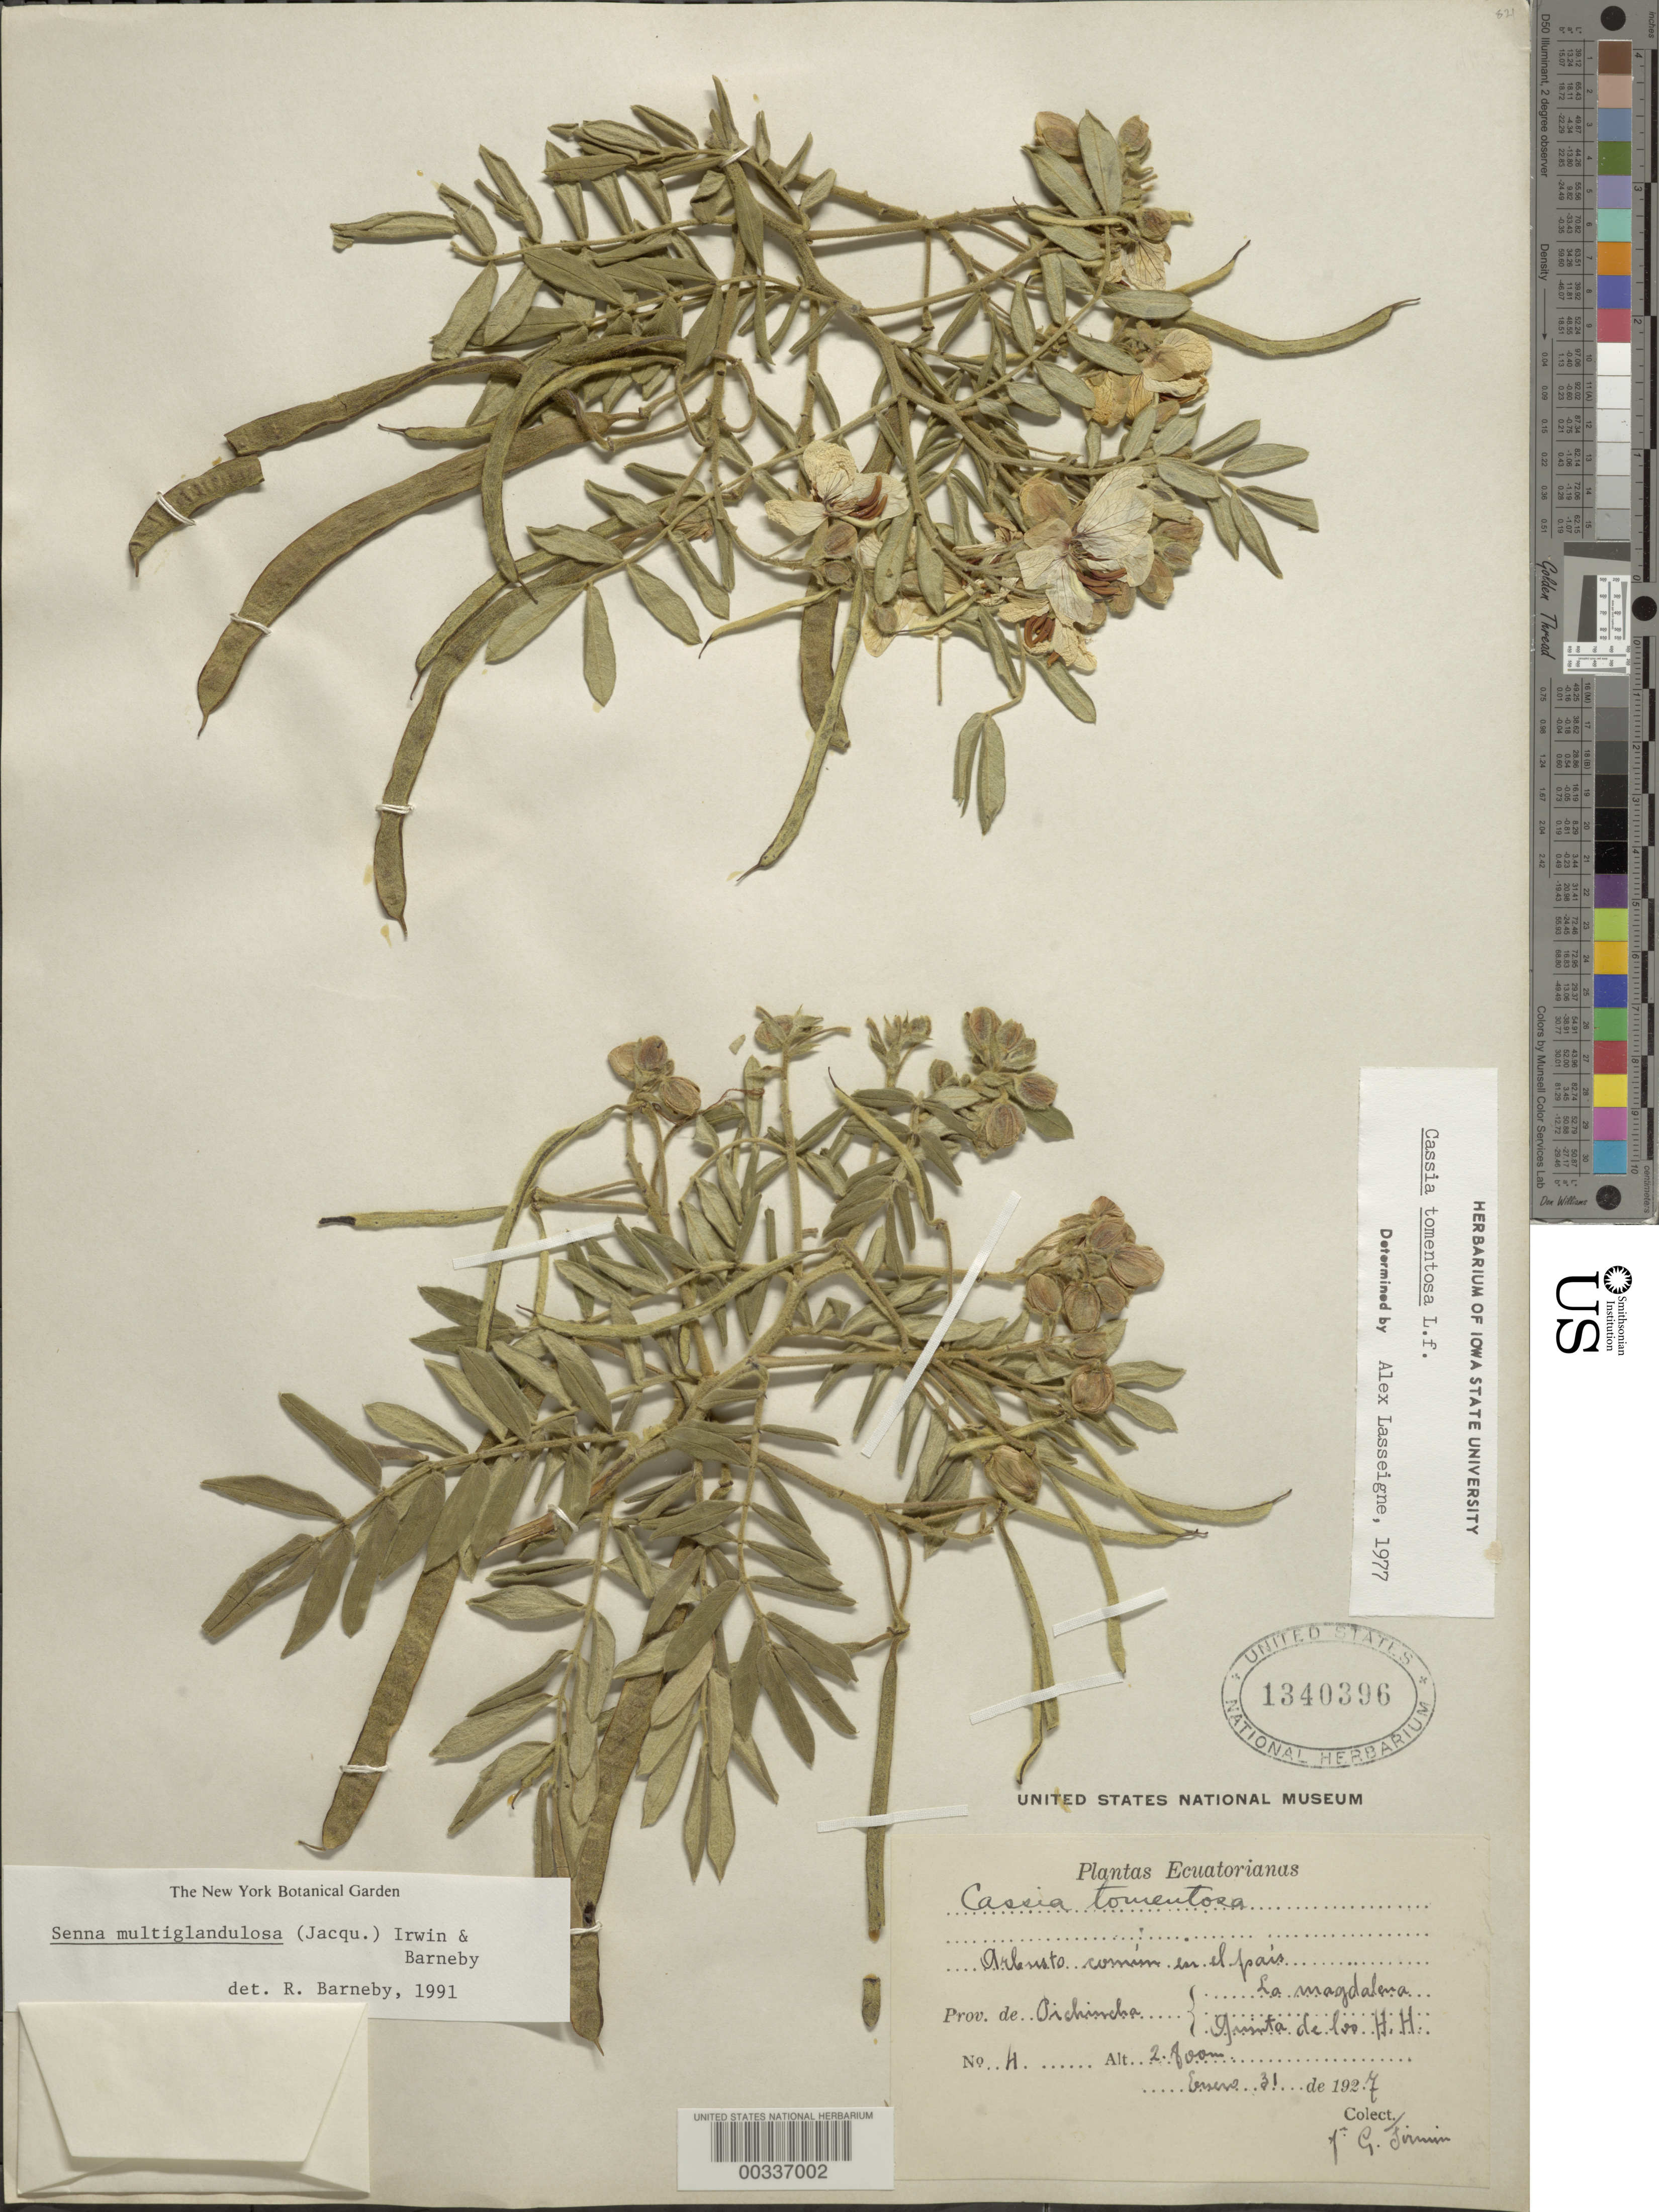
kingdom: Plantae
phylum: Tracheophyta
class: Magnoliopsida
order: Fabales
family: Fabaceae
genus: Senna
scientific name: Senna multiglandulosa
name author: (Jacq.) H.S. Irwin & Barneby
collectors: F. Tirmin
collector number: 4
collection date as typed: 31 Jan 1927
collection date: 1927-01-31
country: Ecuador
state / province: Pichincha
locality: La Magdalena; quinta de los h.h.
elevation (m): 2800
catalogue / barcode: US 1340396